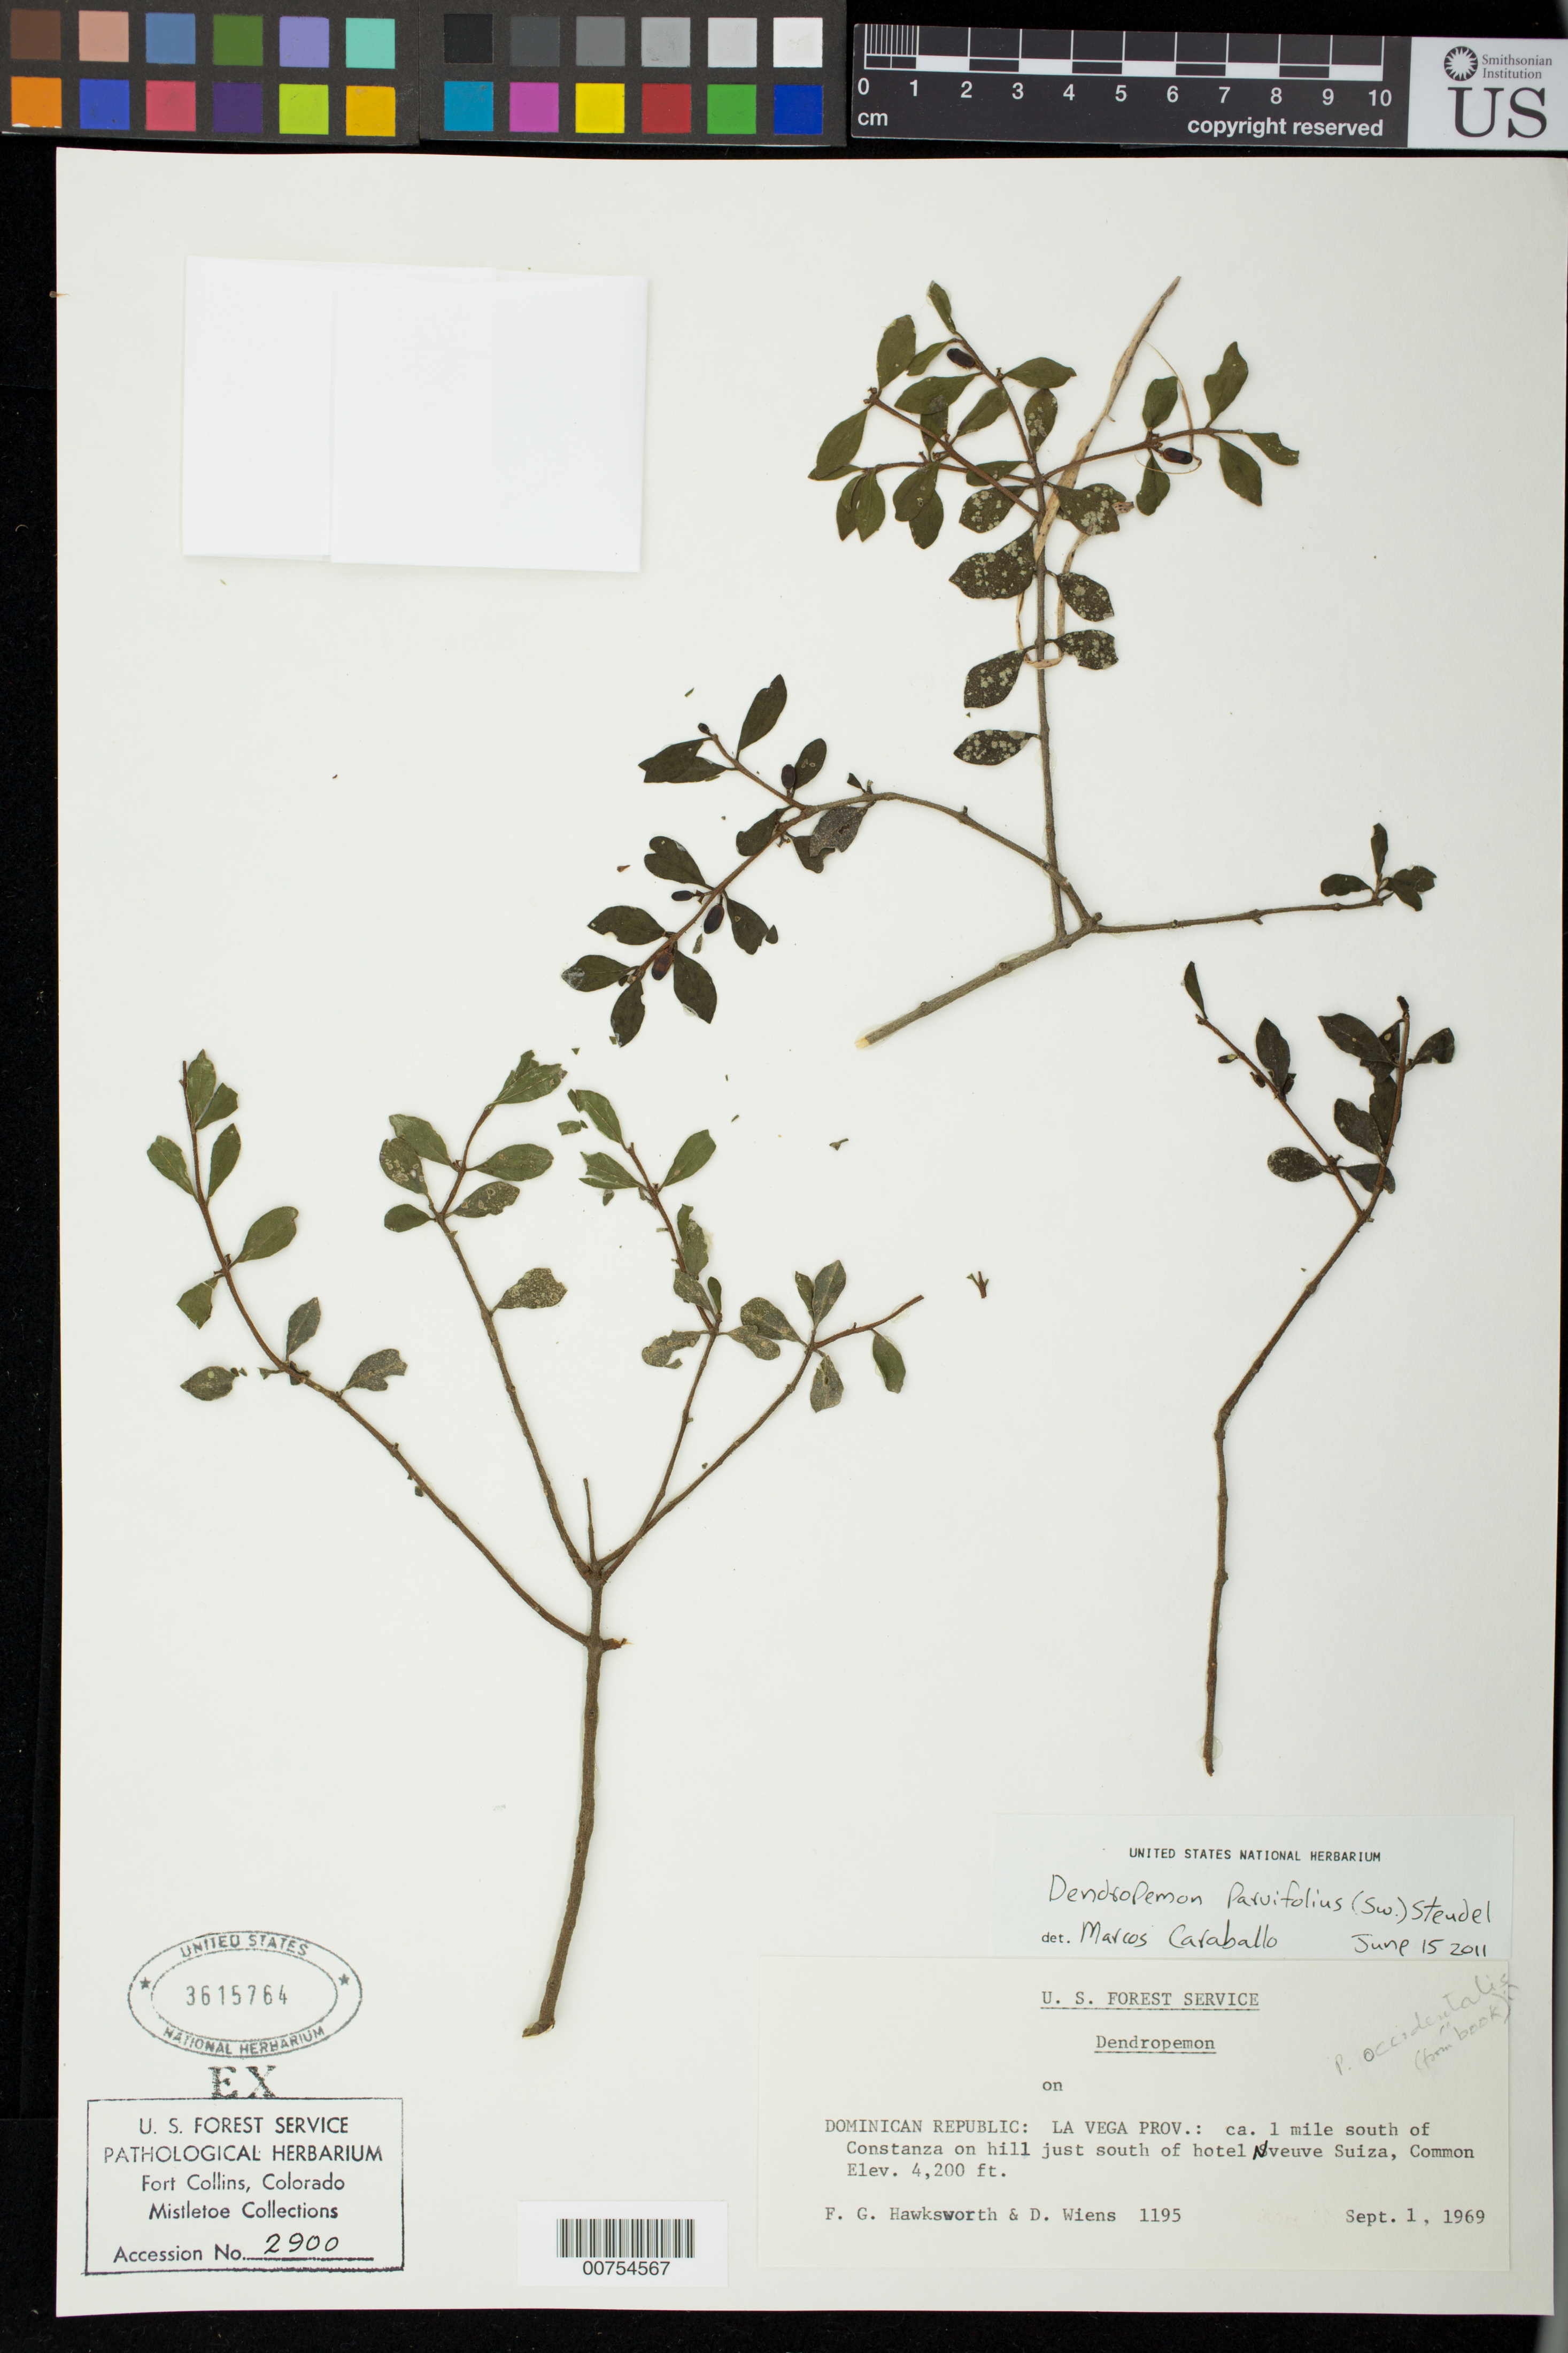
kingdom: Plantae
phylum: Tracheophyta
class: Pinopsida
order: Pinales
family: Pinaceae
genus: Pinus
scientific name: Pinus occidentalis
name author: Sw.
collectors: F. G. Hawksworth & D. Wiens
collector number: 1195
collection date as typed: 1 Sep 1969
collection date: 1969-09-01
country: Dominican Republic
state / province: La Vega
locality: Constanza, 1 mile S, on hill just S of hotel Nueve Suiza.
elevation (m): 1280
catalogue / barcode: US 3615764